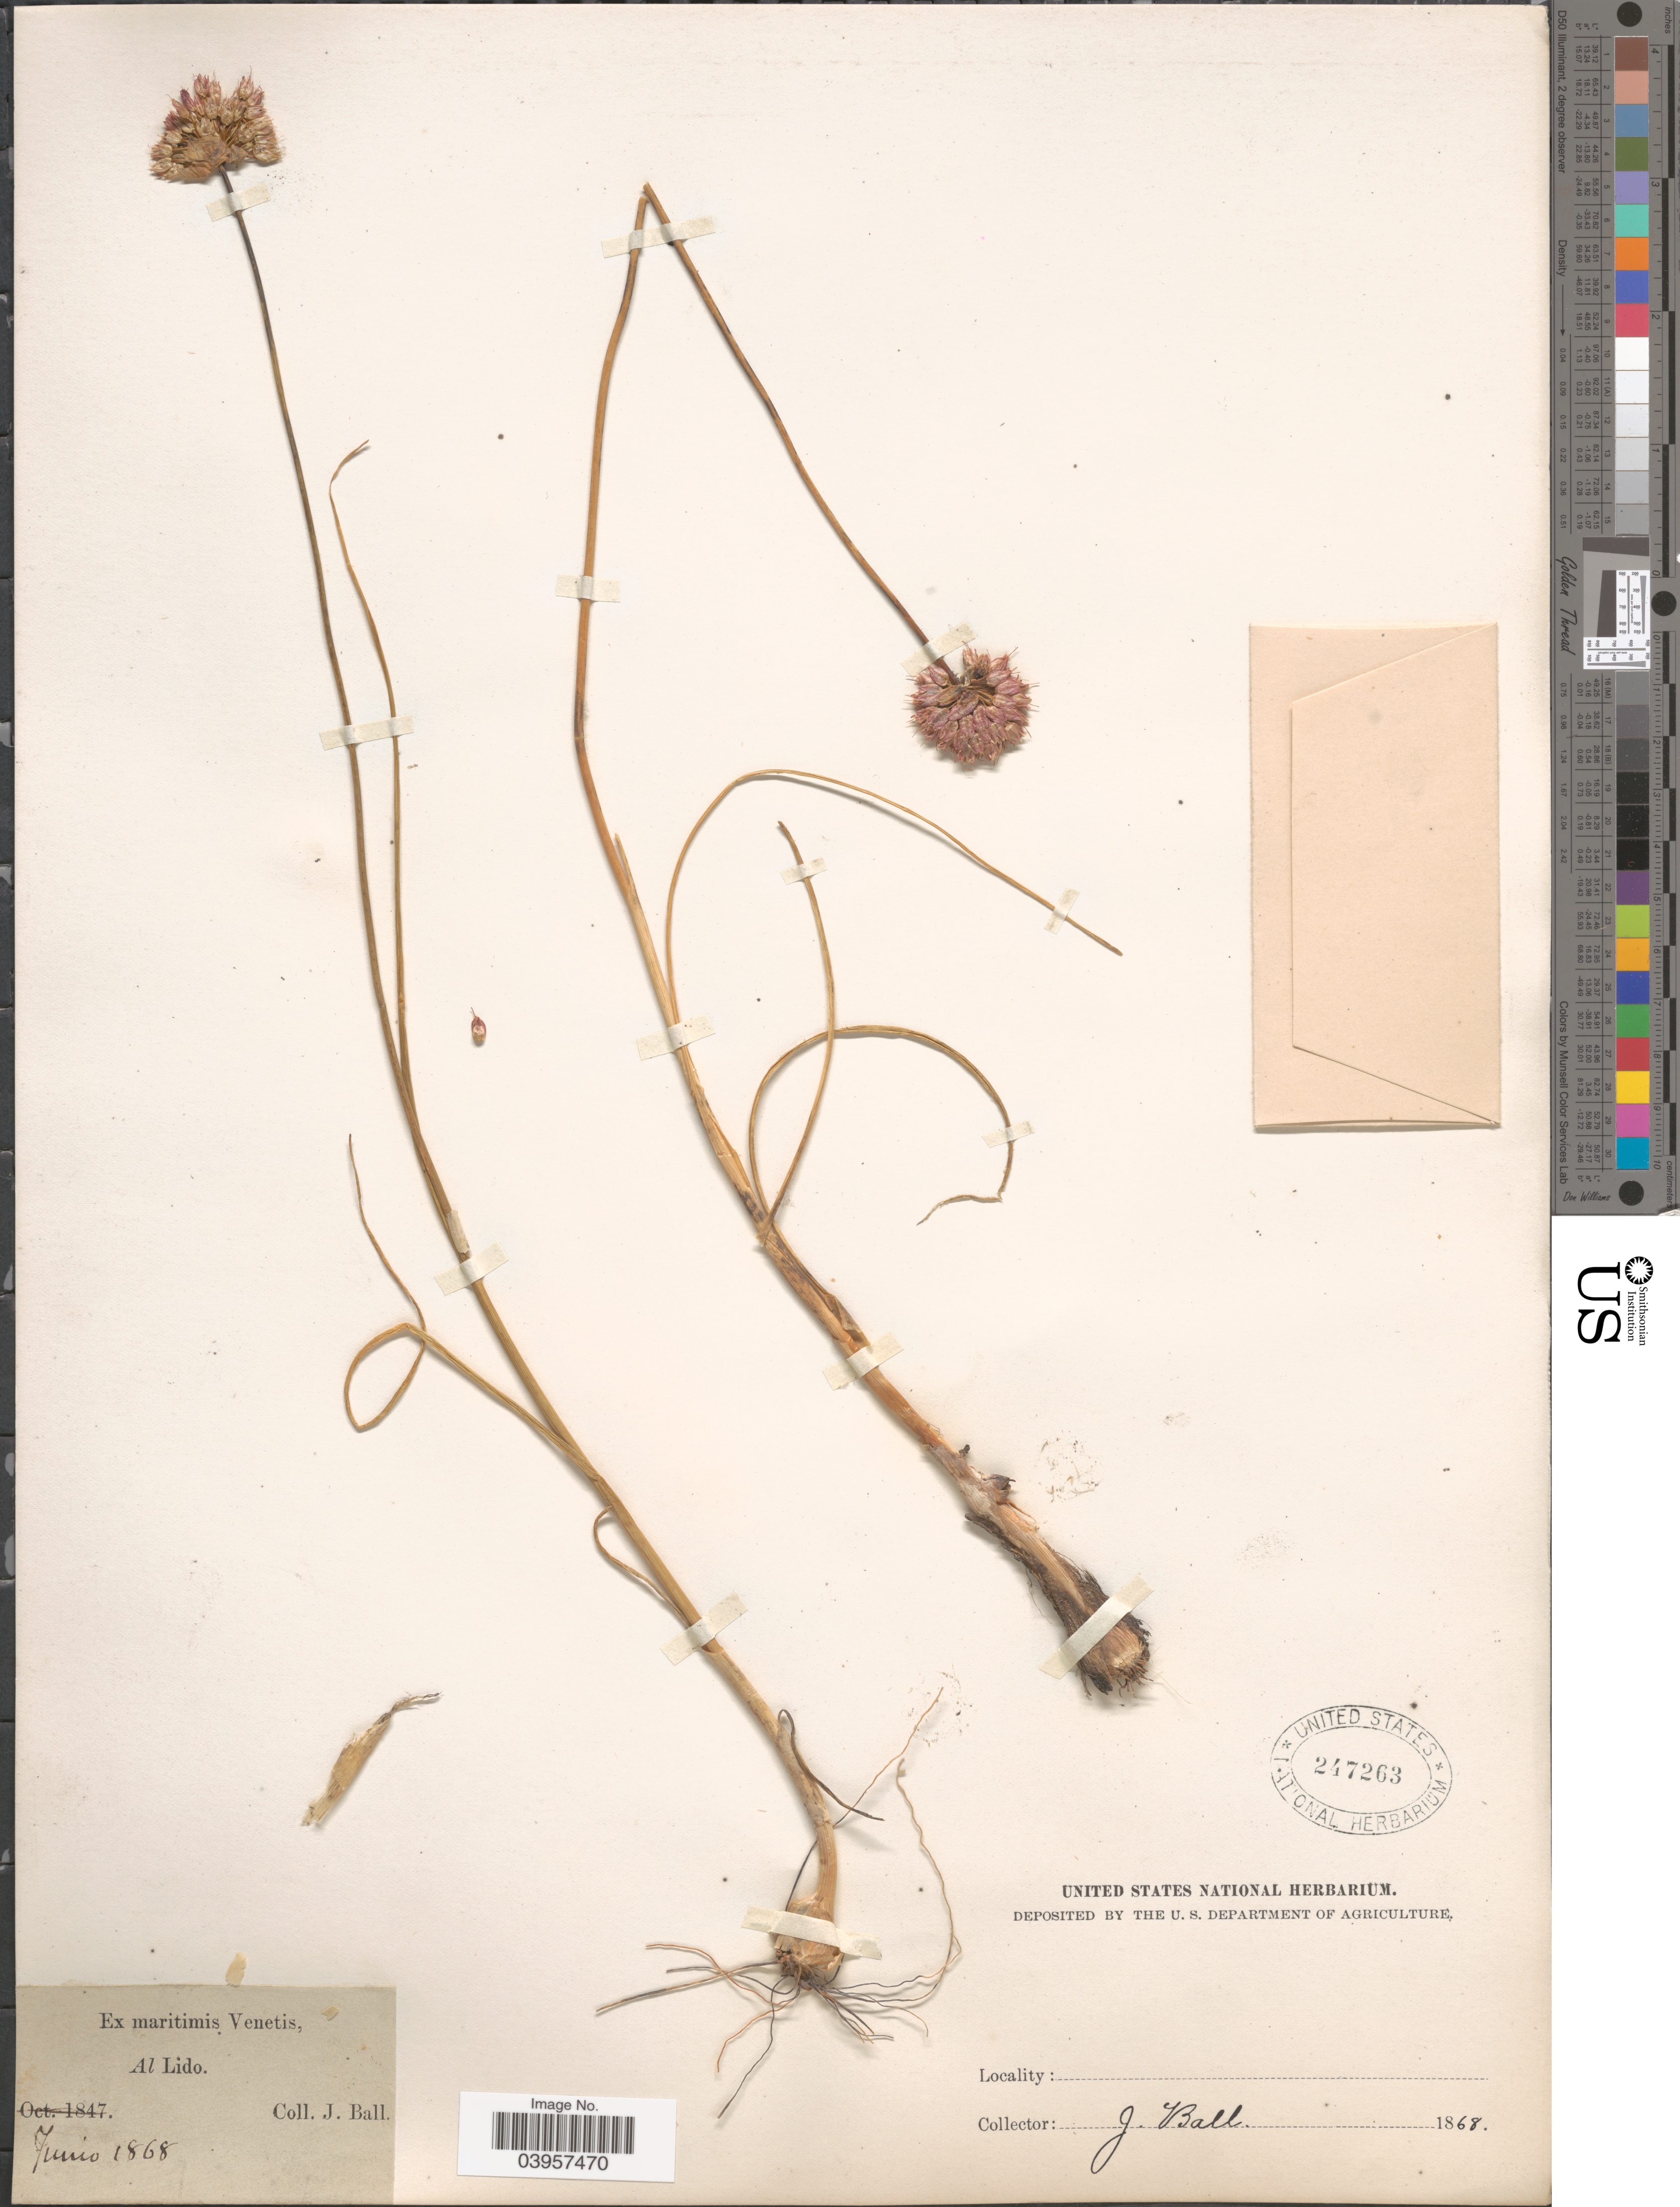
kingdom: Plantae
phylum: Tracheophyta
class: Liliopsida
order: Asparagales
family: Amaryllidaceae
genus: Allium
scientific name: Allium sp.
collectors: J. Ball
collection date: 1868-06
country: Italy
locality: Ex maritimis Venetis, Al Lido.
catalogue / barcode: US 247263